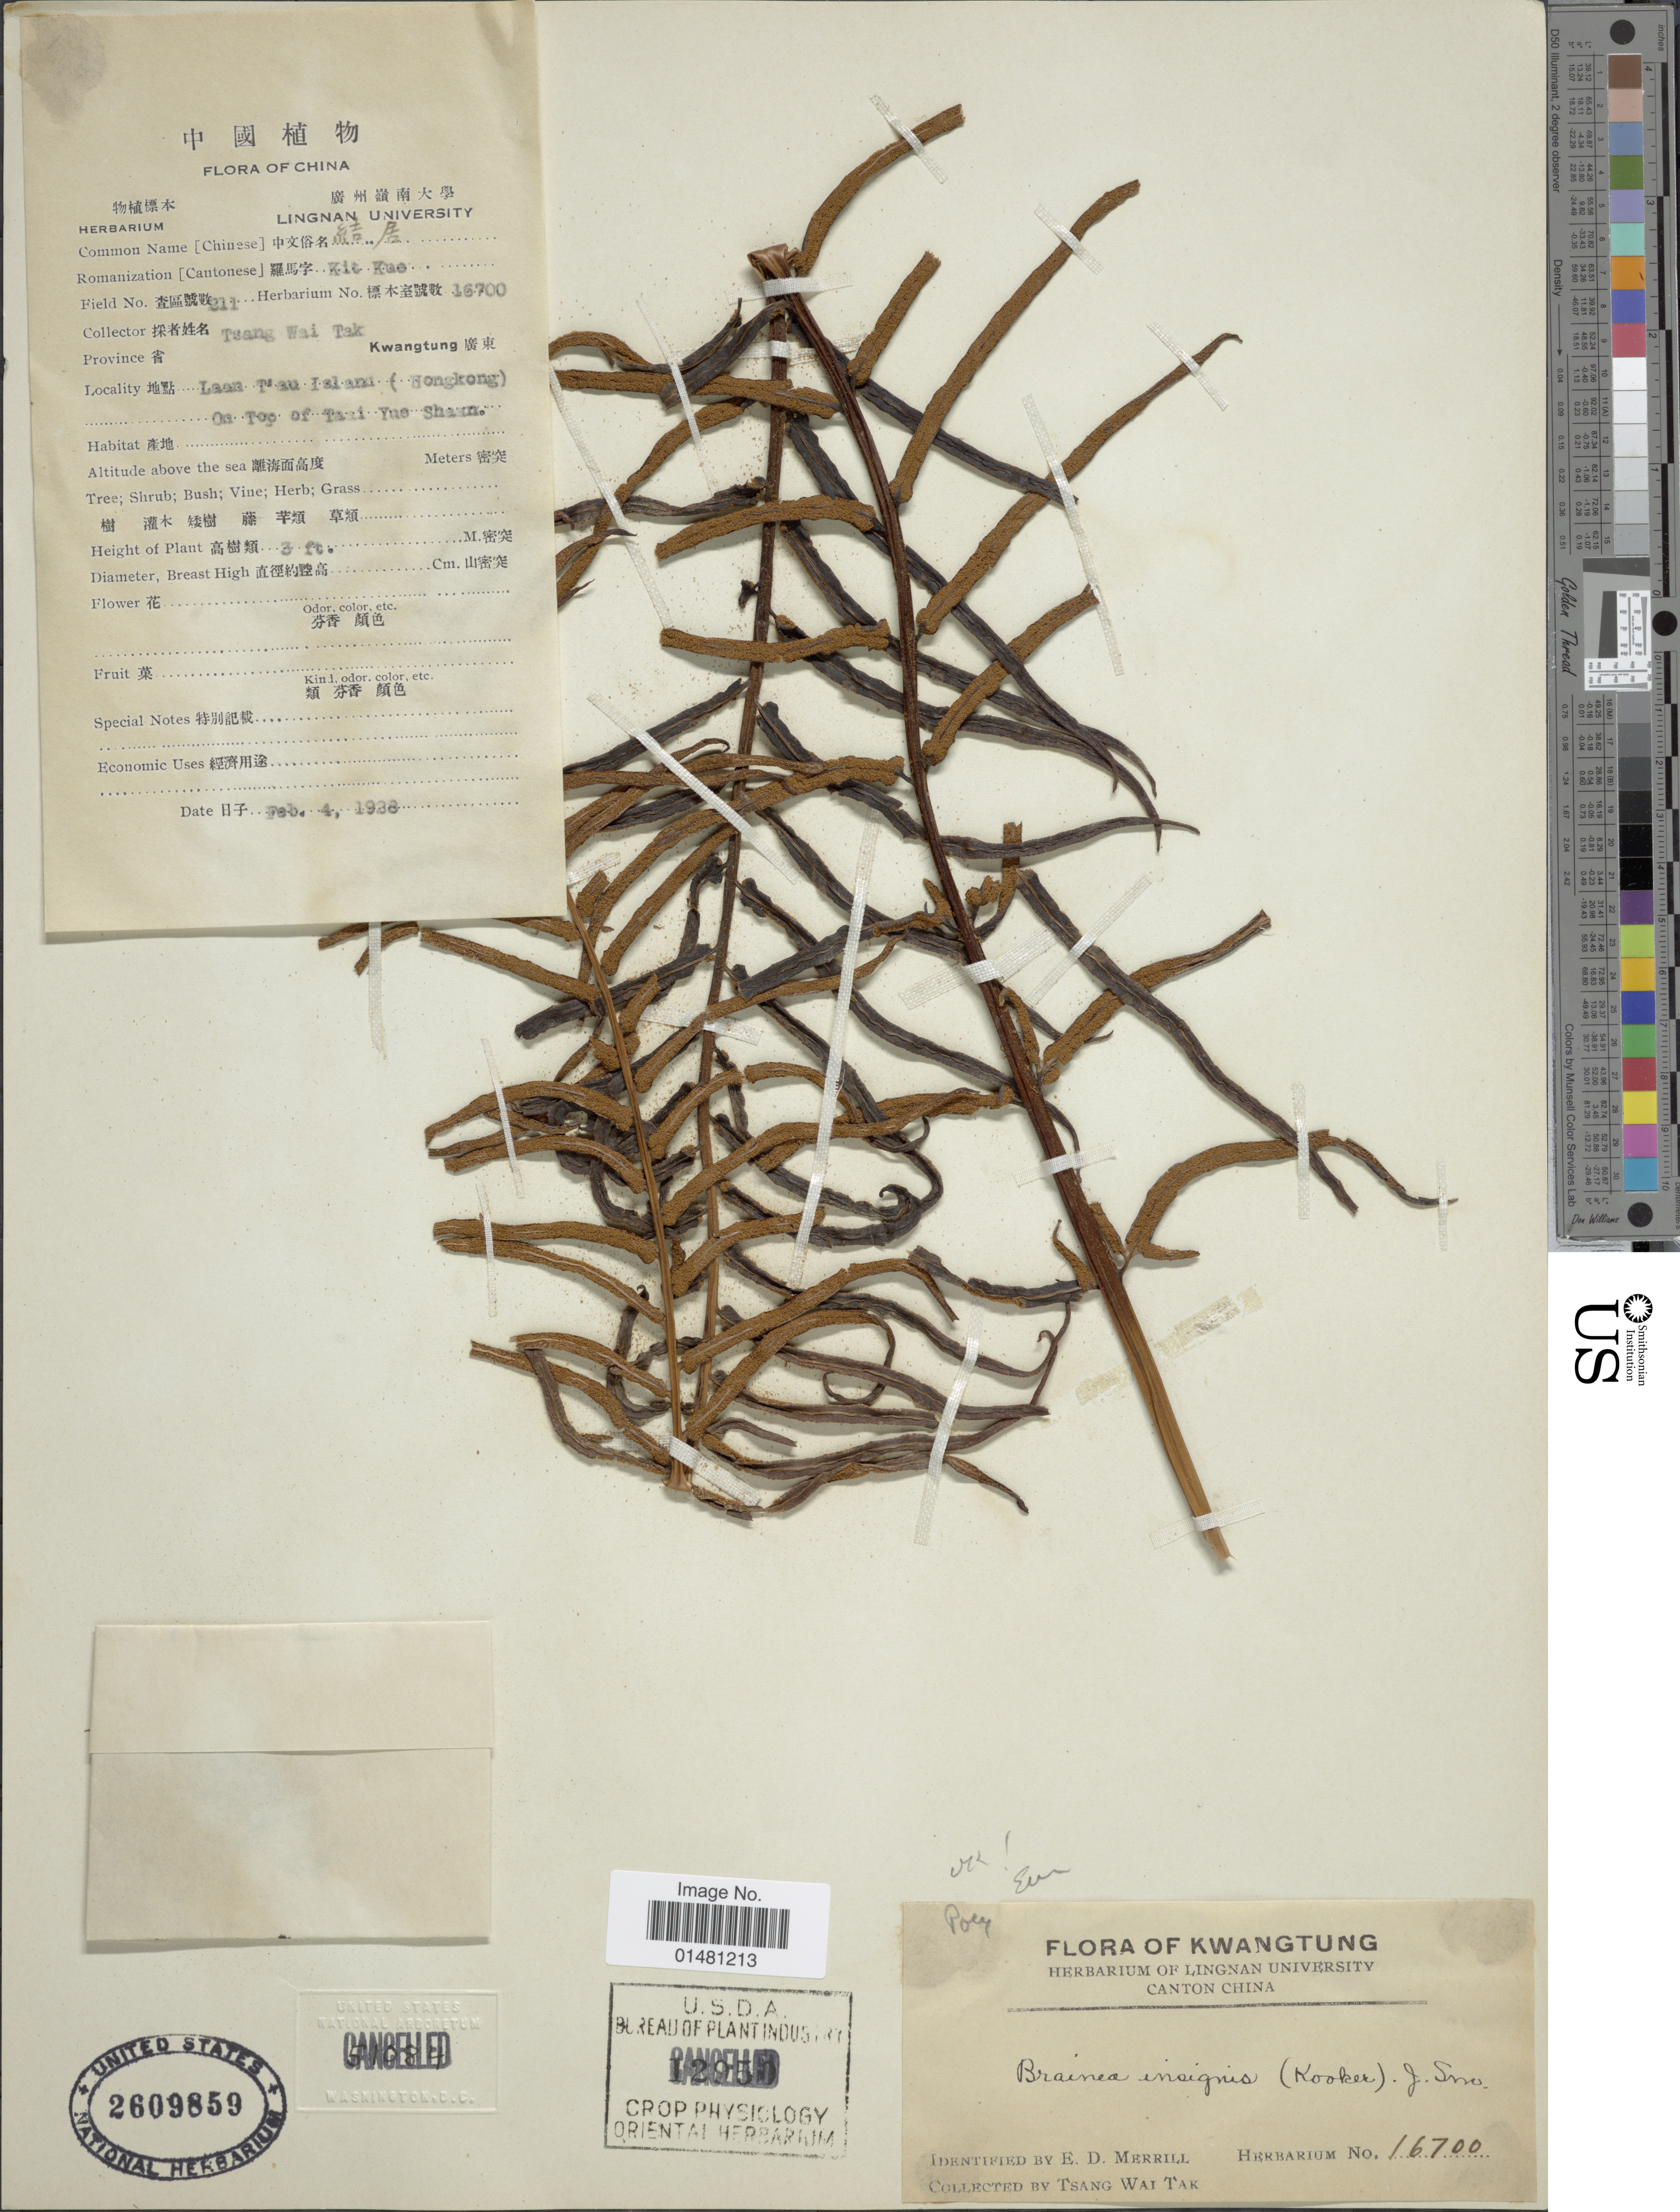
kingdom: Plantae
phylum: Tracheophyta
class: Polypodiopsida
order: Polypodiales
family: Pteridaceae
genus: Pteris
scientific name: Pteris vittata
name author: L.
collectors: W. T. Tsang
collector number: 211/1670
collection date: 1938-02-04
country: China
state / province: Guangdong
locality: Province. Kwangtung, Laan T'au Island (hong Kong) On top of Taai Yue Shaan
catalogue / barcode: US 2609859